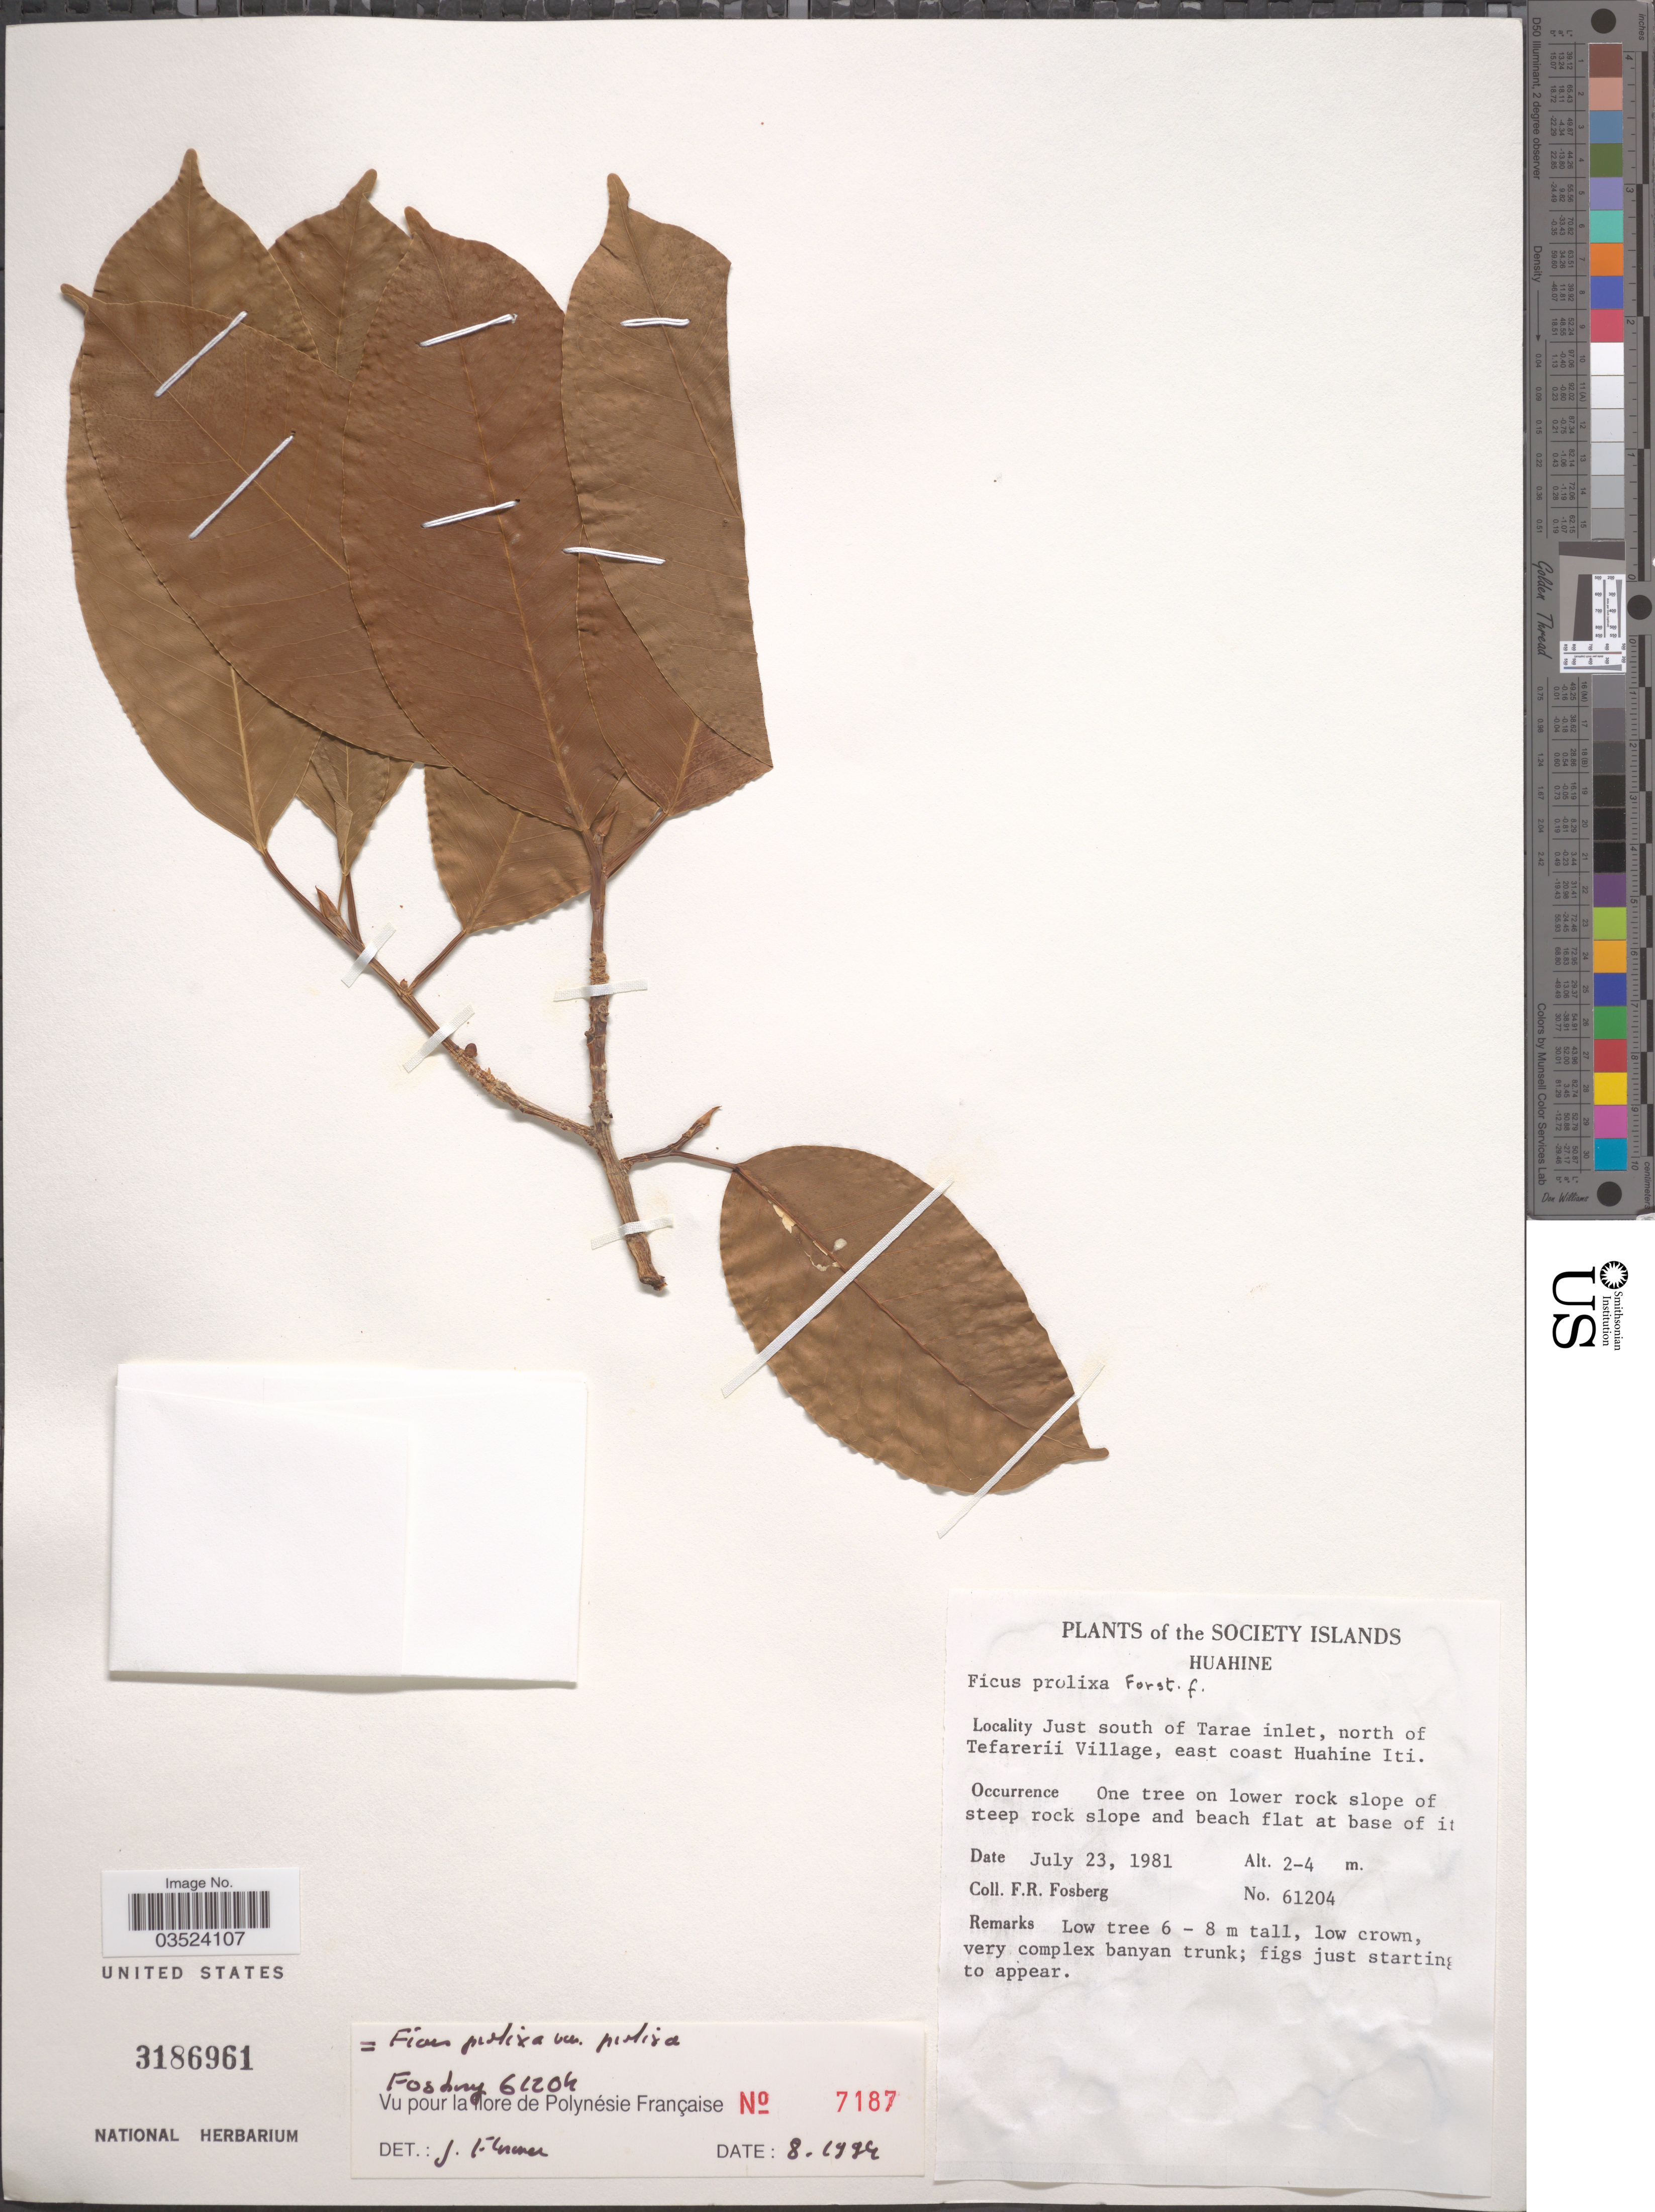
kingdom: Plantae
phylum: Tracheophyta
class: Magnoliopsida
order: Rosales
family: Moraceae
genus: Ficus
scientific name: Ficus prolixa var. prolixa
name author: G. Forst.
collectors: F. R. Fosberg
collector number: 61204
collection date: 1981-07-23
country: French Polynesia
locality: The Society Islands. Huahine. Just south of Tarae inlet, north of Tefarerii Village, east coast Huahine Iti.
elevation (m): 2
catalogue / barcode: US 3186961